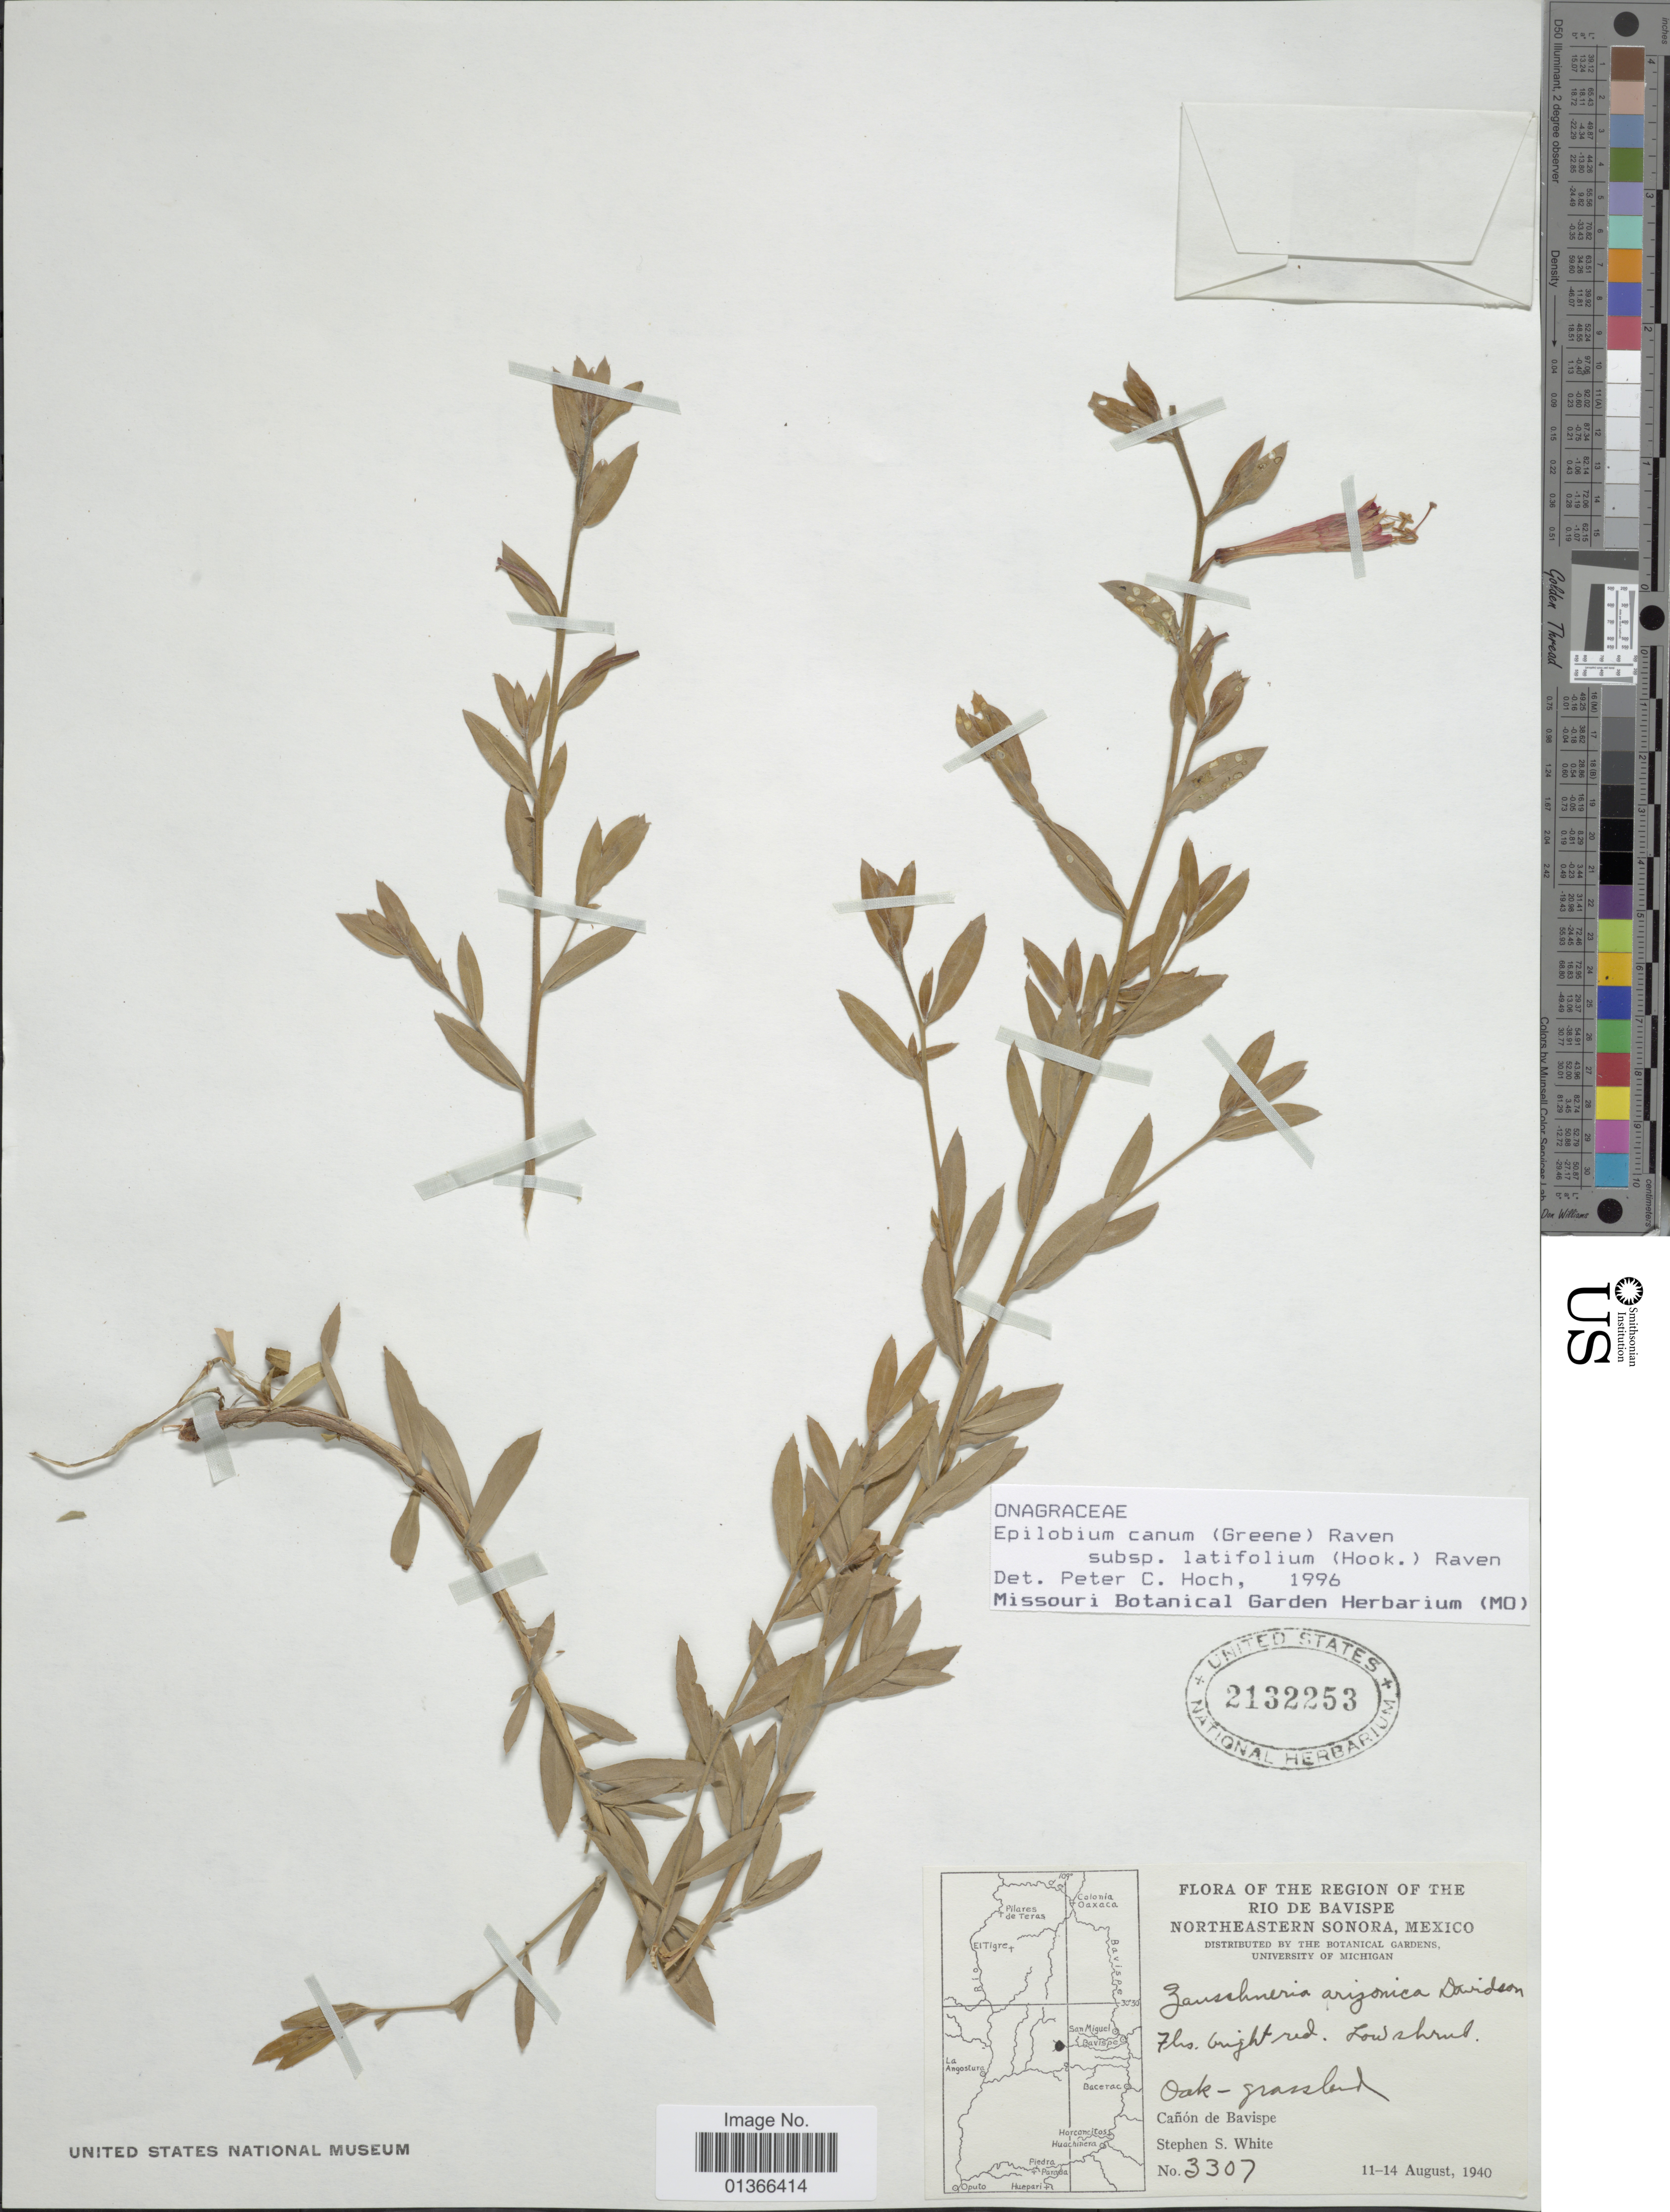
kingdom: Plantae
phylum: Tracheophyta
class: Magnoliopsida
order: Myrtales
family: Onagraceae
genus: Epilobium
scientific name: Epilobium canum subsp. latifolium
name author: (Hook.) P.H. Raven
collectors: S. S. White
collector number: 3307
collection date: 1940-08-11/1940-08-14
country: Mexico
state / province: Sonora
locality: Region of the Rio de Bavispe. Northeastern Sonora.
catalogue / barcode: US 2132253